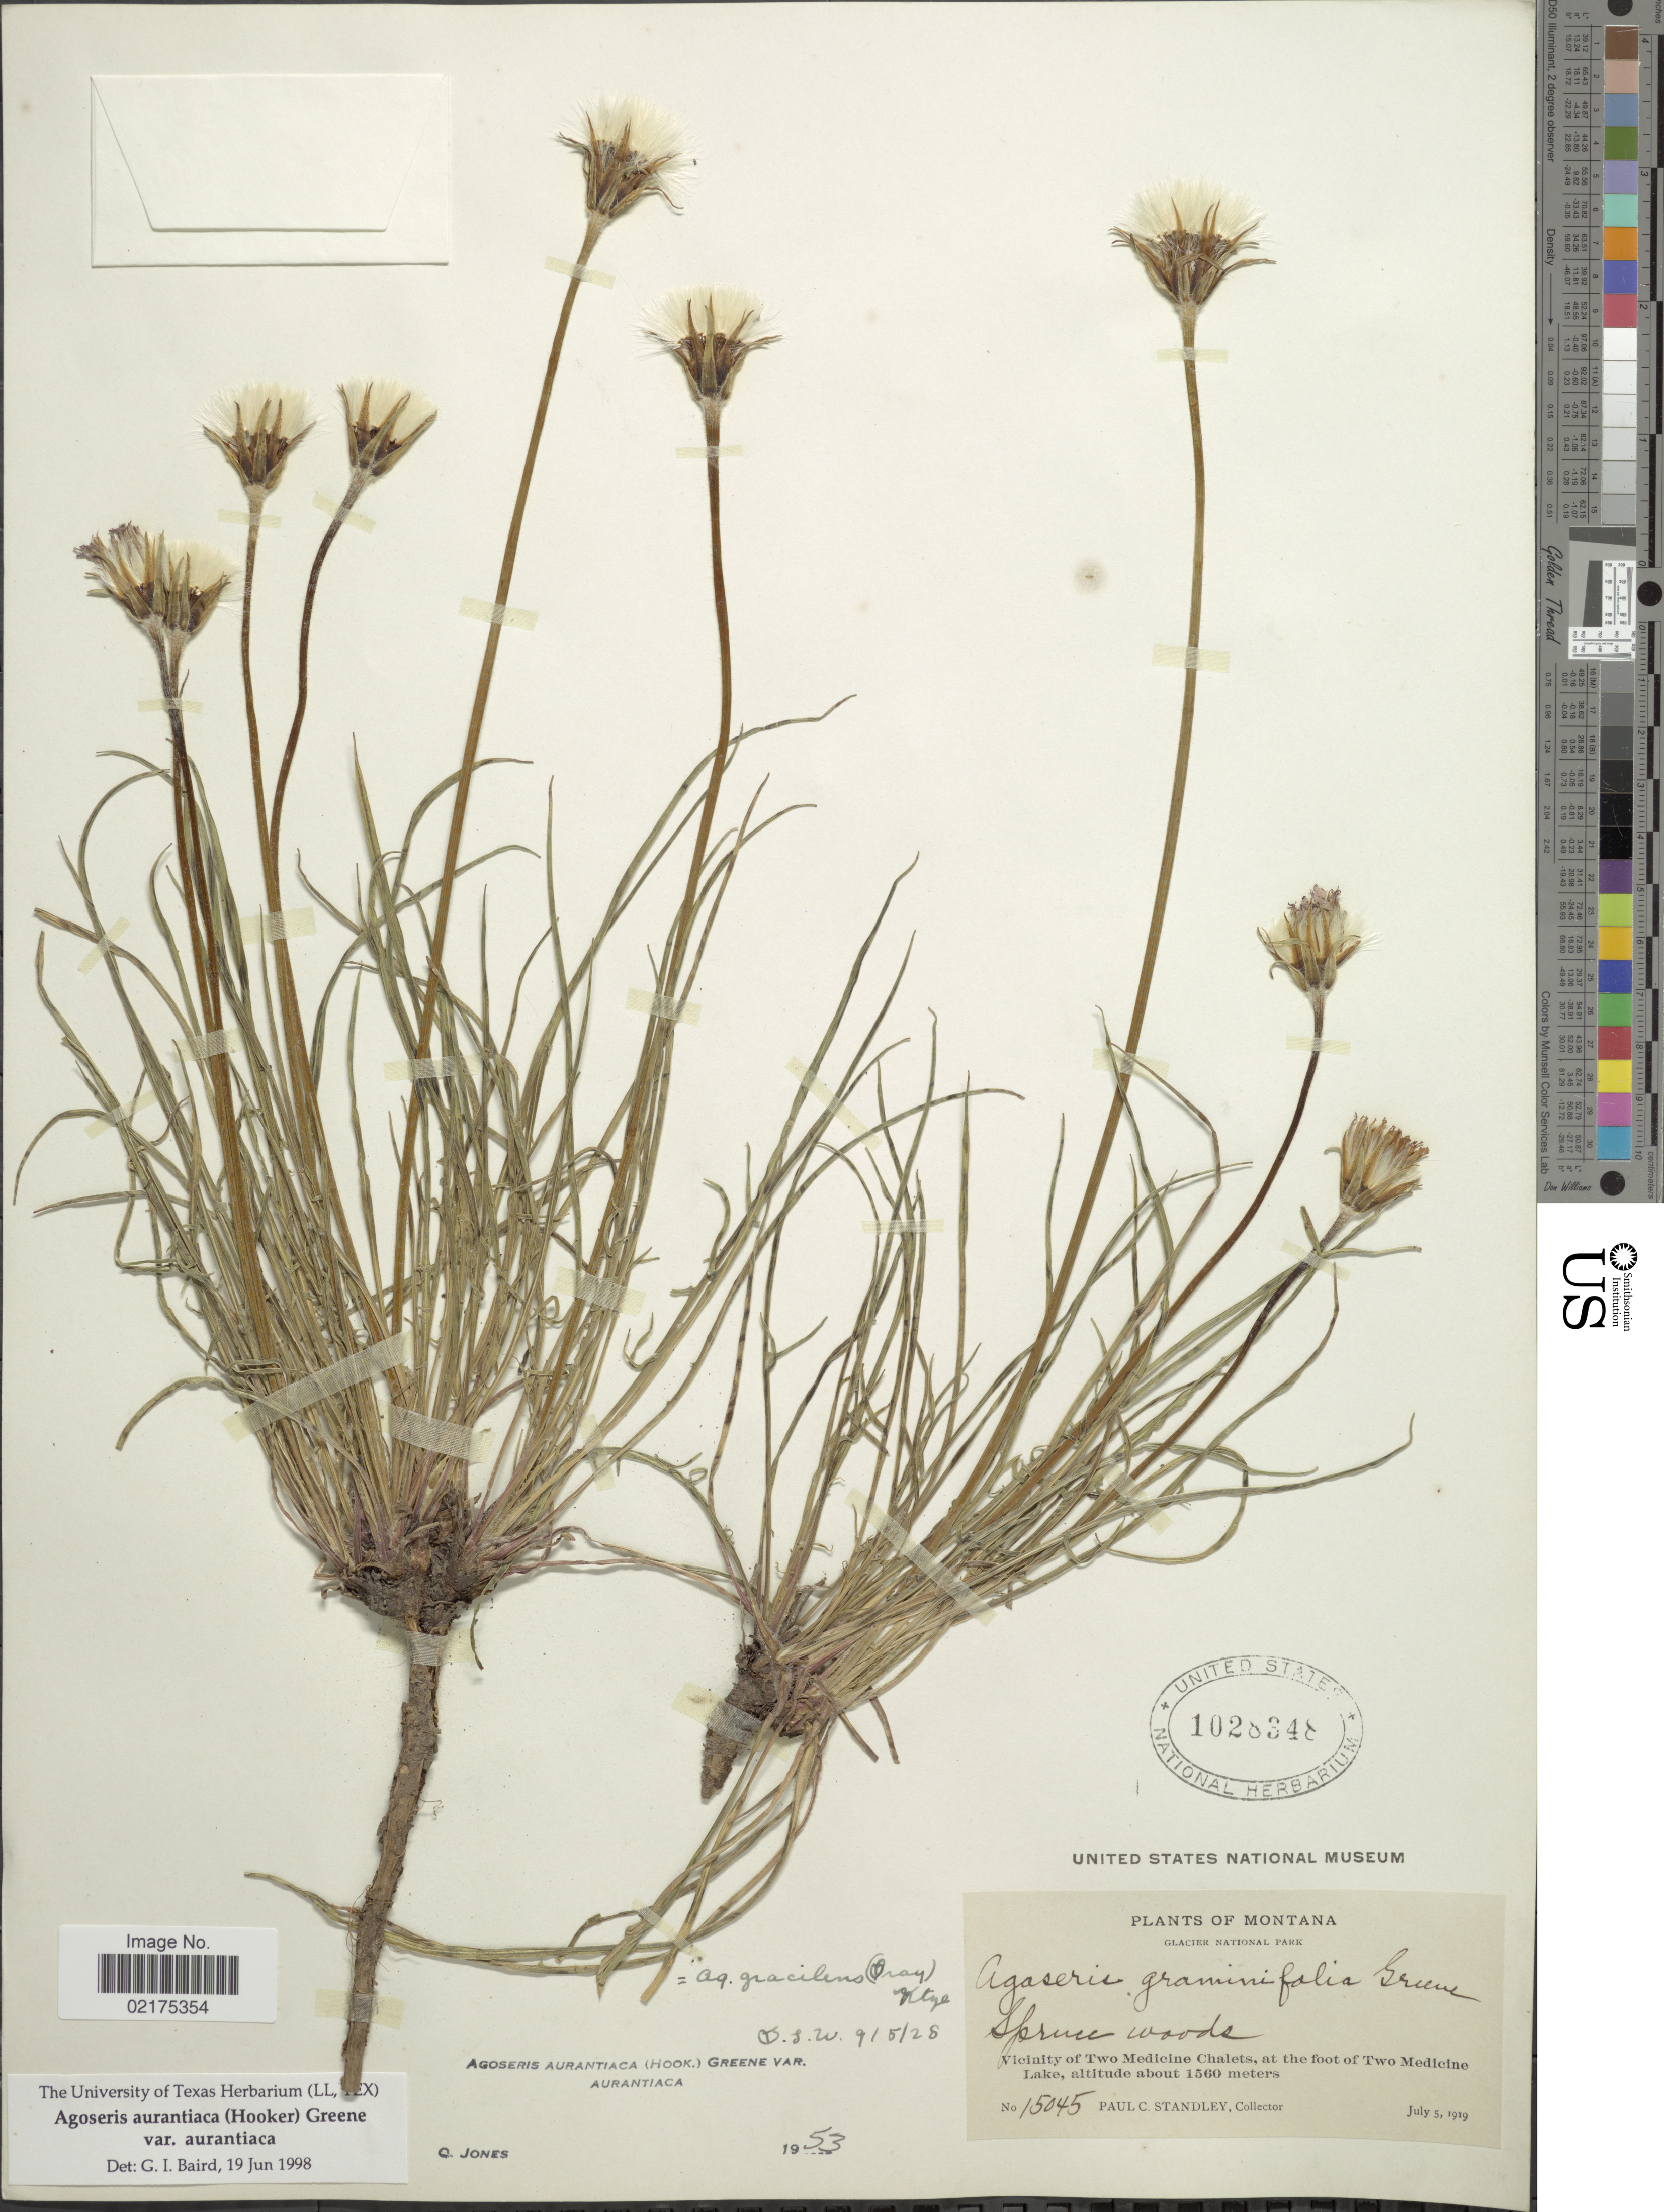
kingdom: Plantae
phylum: Tracheophyta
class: Magnoliopsida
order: Asterales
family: Asteraceae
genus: Agoseris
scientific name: Agoseris aurantiaca var. aurantiaca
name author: (Hook.) Greene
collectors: P. C. Standley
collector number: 15045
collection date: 1919-07-05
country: United States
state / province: Montana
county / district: Glacier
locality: Glacier National Park, Vicinity of Two Medicine Chalets, at the foot of Two Medicine Lake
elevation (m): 1560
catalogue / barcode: US 1028348